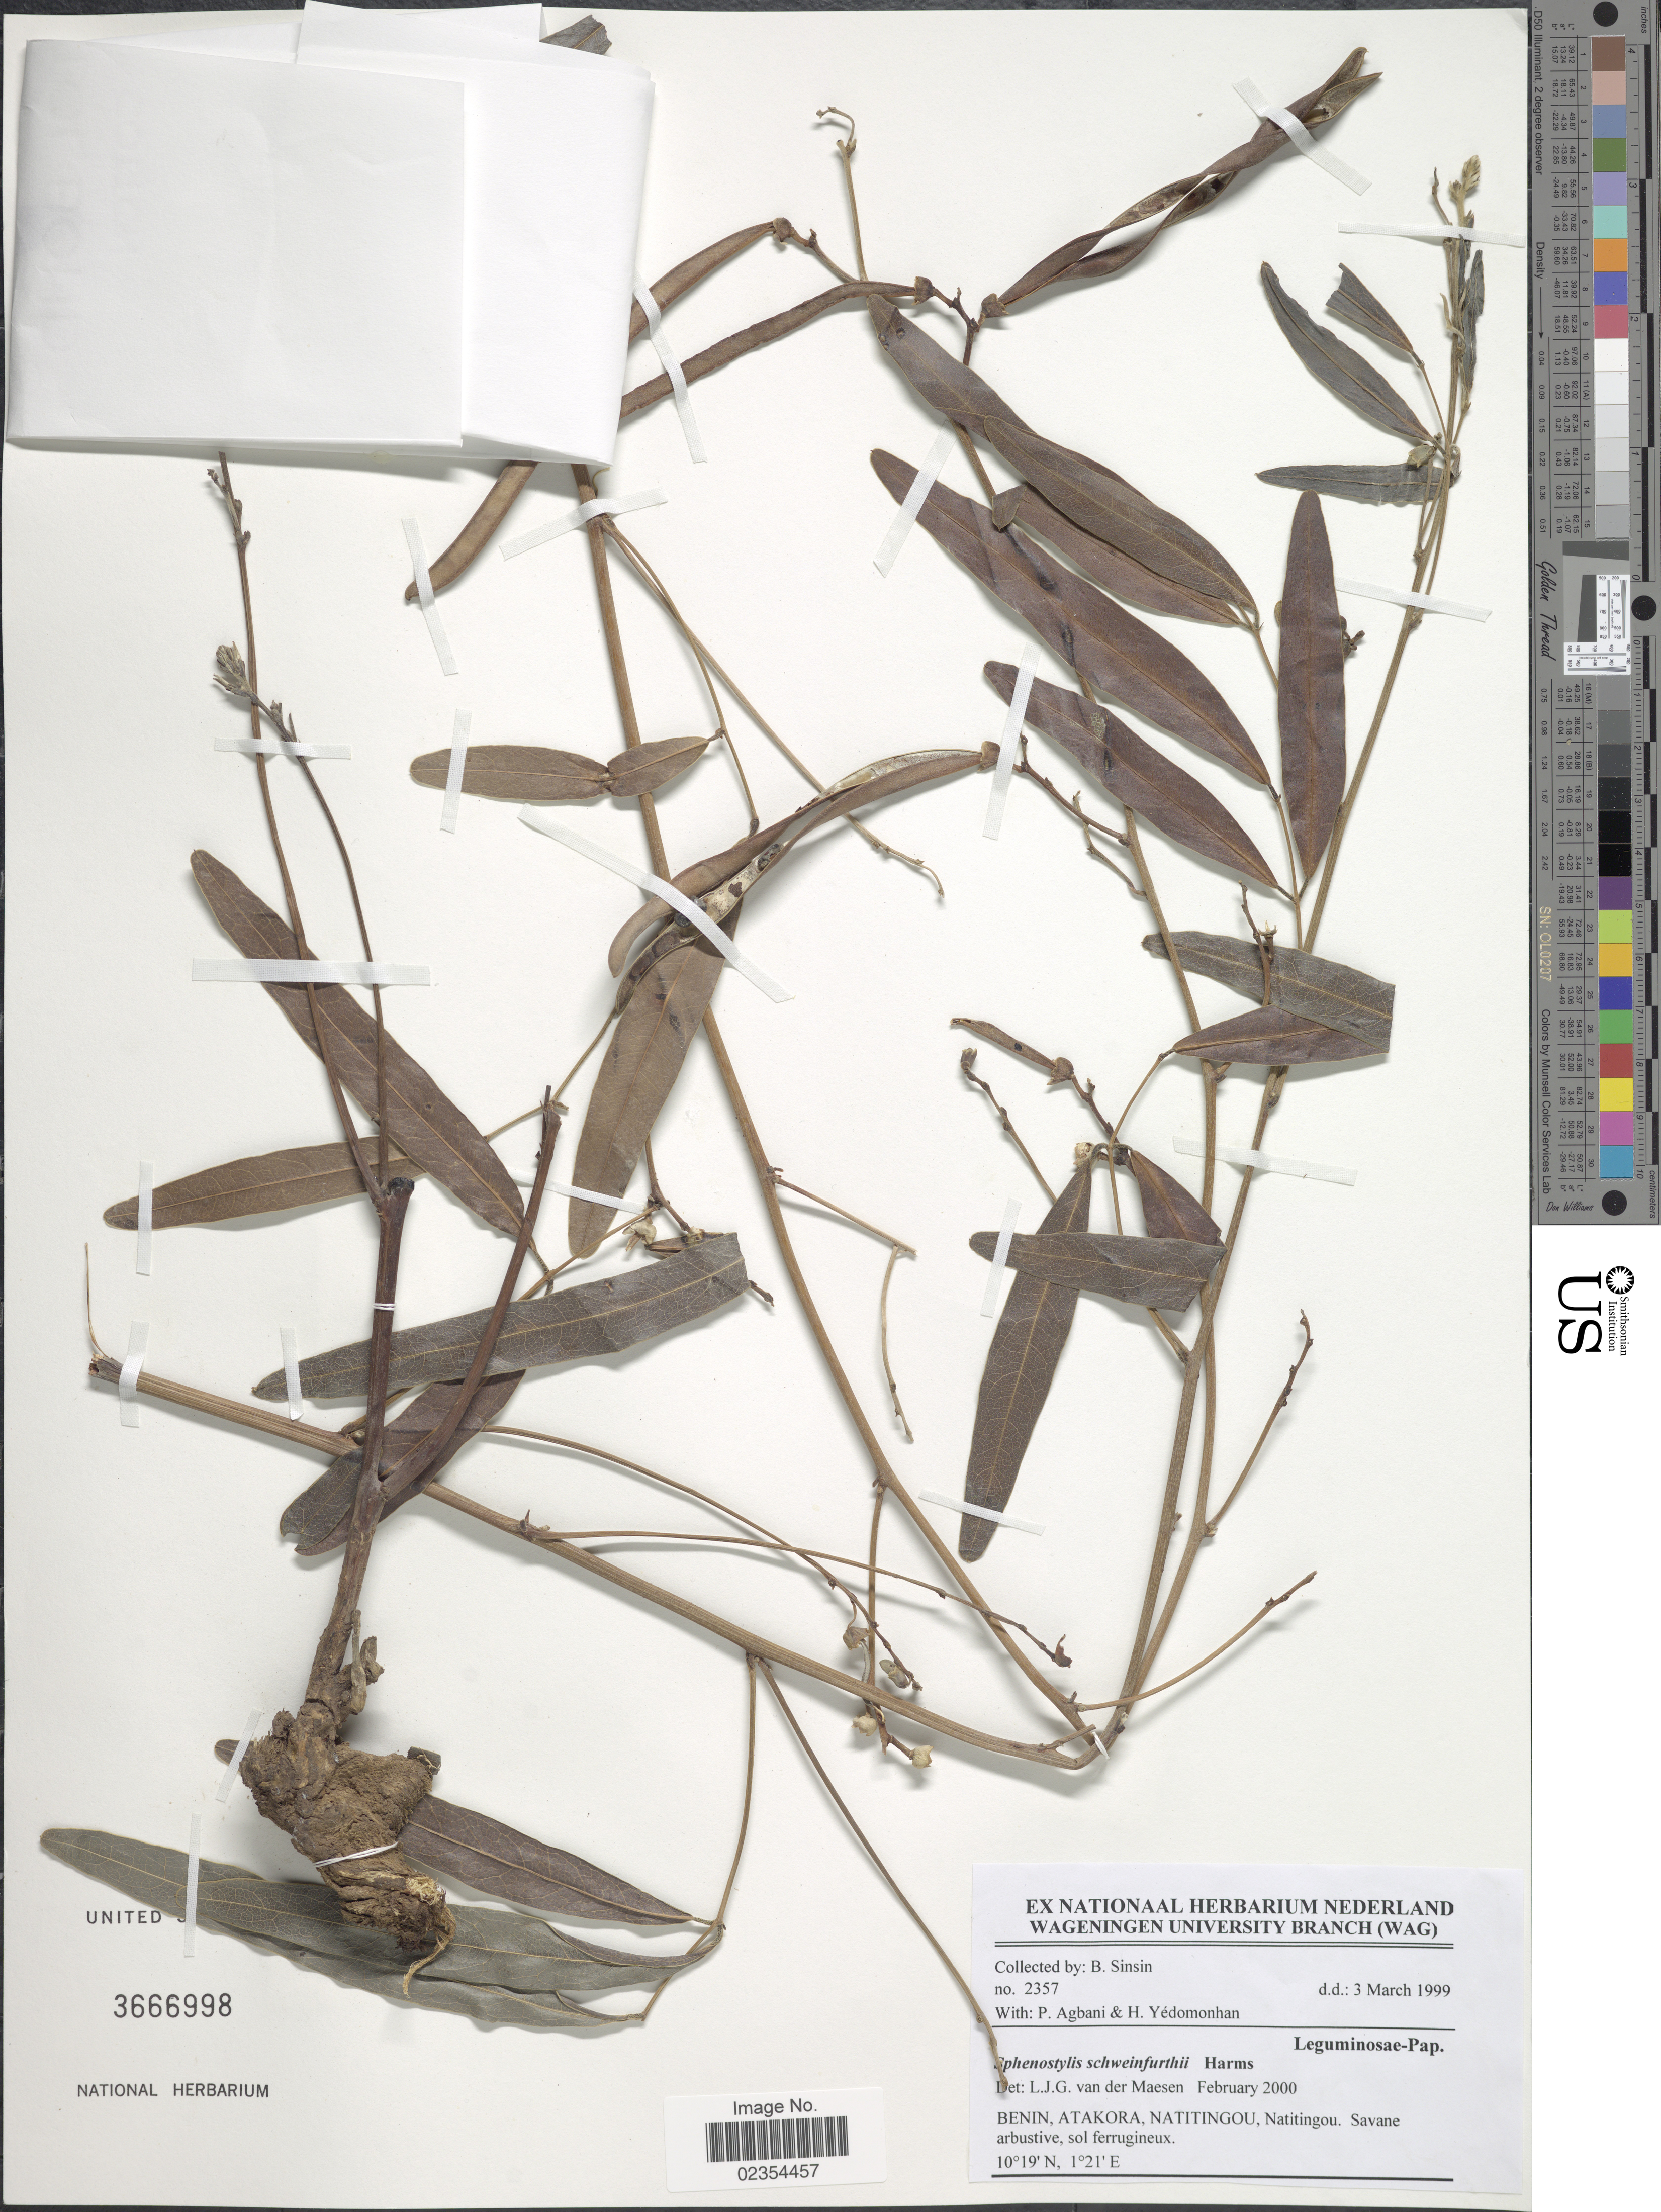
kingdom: Plantae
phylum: Tracheophyta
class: Magnoliopsida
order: Fabales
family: Fabaceae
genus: Sphenostylis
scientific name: Sphenostylis schweinfurthii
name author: Harms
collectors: B. Sinsin, P. Agbani & H. Yedomonhan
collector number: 2357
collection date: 1999-03-03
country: Benin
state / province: Atakora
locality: Natitingou, Natitingou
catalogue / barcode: US 3666998